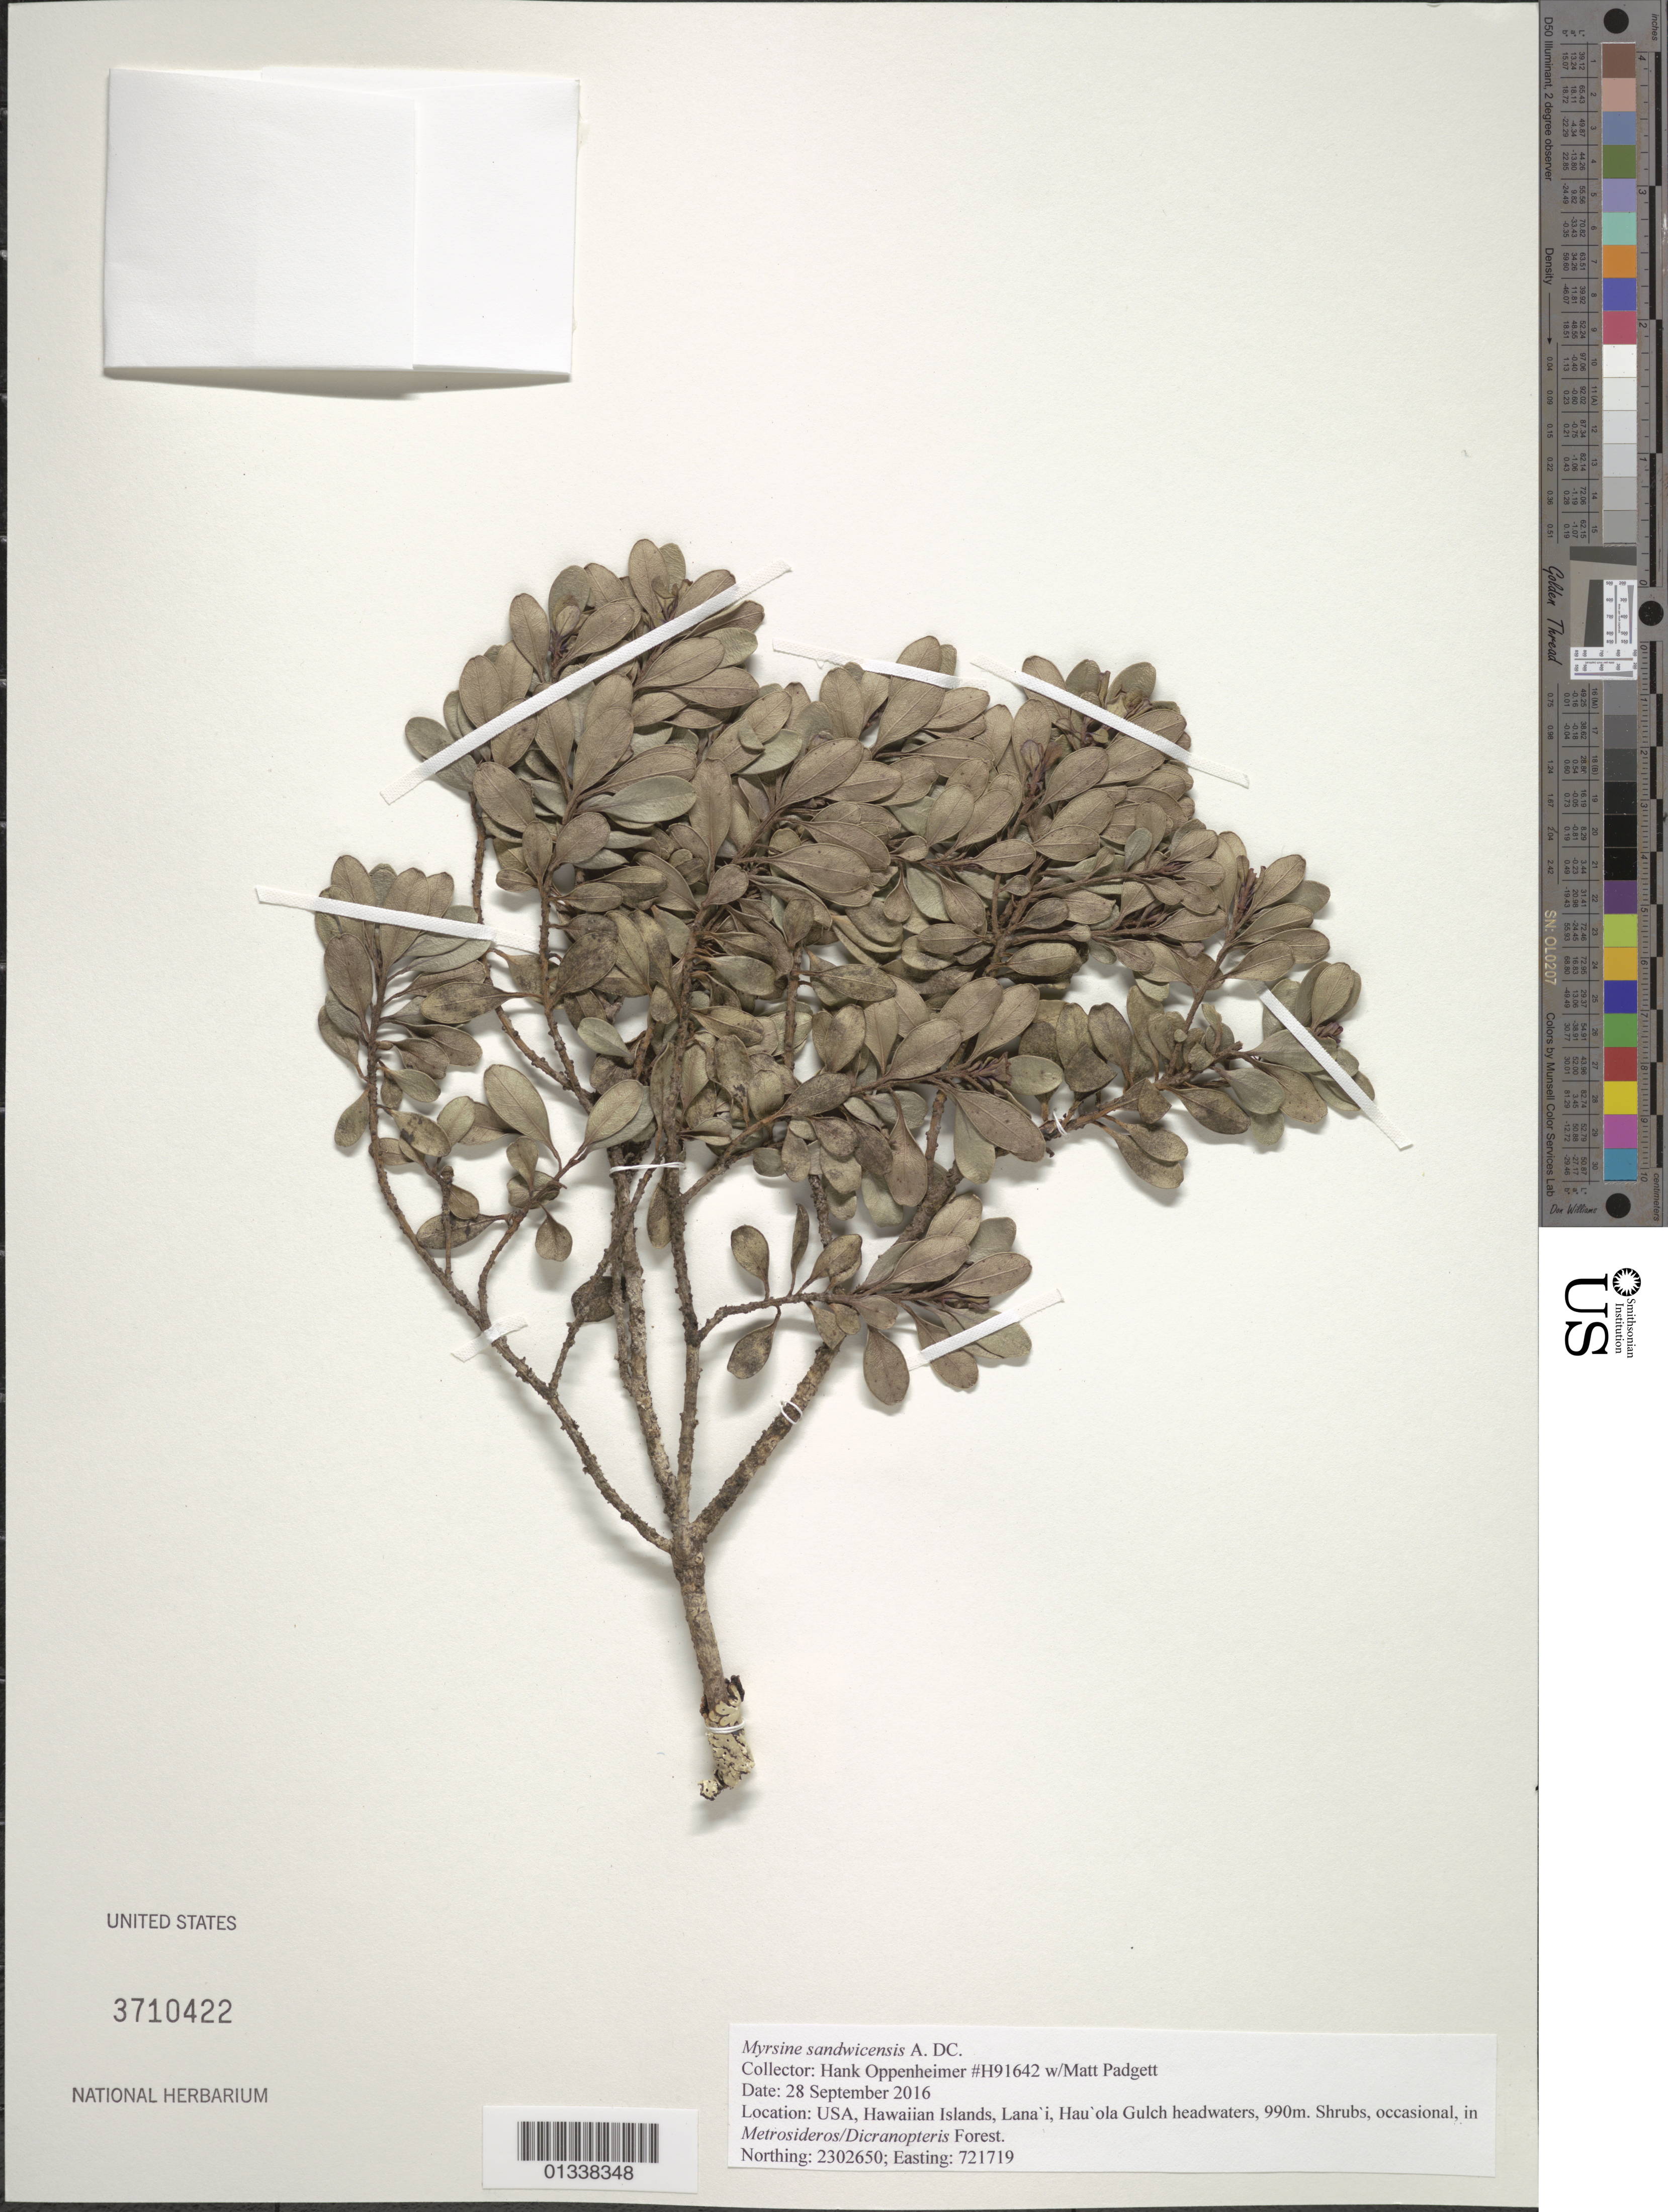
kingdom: Plantae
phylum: Tracheophyta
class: Magnoliopsida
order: Ericales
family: Primulaceae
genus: Myrsine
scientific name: Myrsine sandwicensis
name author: A. DC.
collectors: H. Oppenheimer & M. Padgett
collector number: H91642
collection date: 2016-09-28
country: United States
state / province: Hawaii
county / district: Maui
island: Lana'i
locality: Hau'ola Gulch headwaters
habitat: In Metrosideros/Dicranopteris Forest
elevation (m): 990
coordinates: Northing: 2302650, Easting: 721719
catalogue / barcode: US 3710422